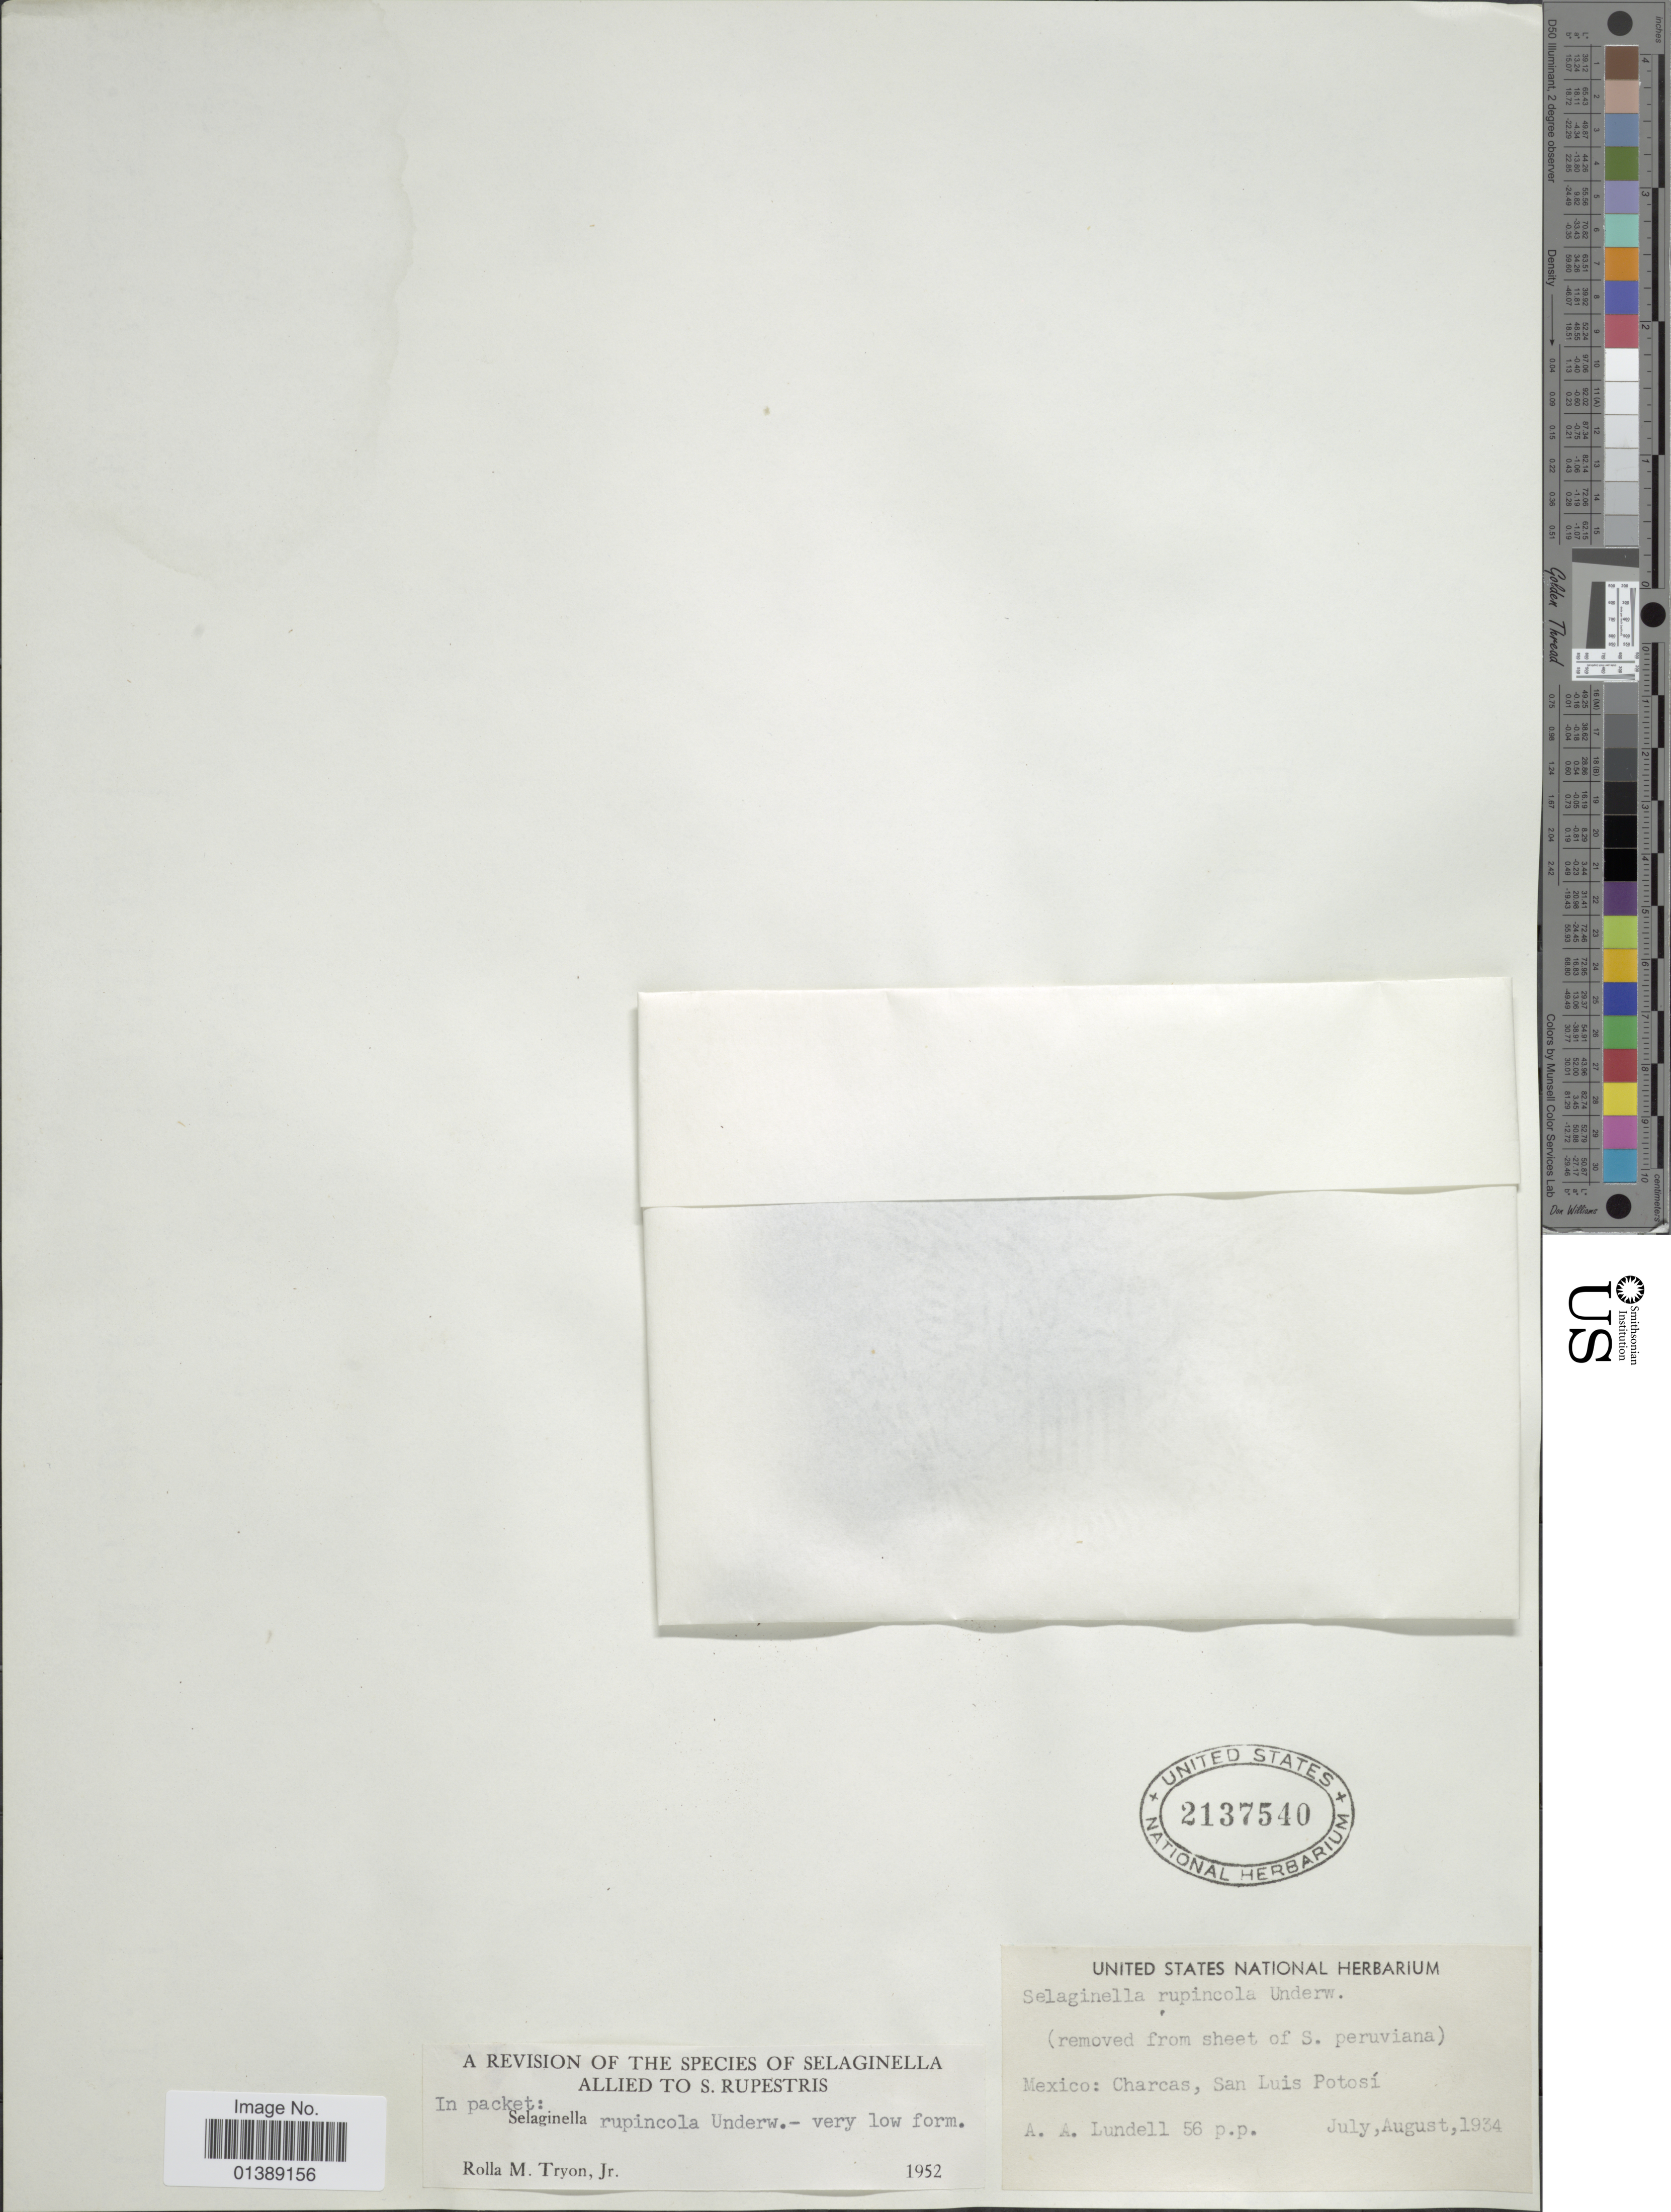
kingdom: Plantae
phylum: Tracheophyta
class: Lycopodiopsida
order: Selaginellales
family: Selaginellaceae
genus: Selaginella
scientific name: Selaginella rupincola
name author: Underw.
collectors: A. A. Lundell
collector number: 56 p.p.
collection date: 1934-07/1934-08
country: Mexico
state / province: San Luis Potosí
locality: Charcas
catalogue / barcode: US 2137540